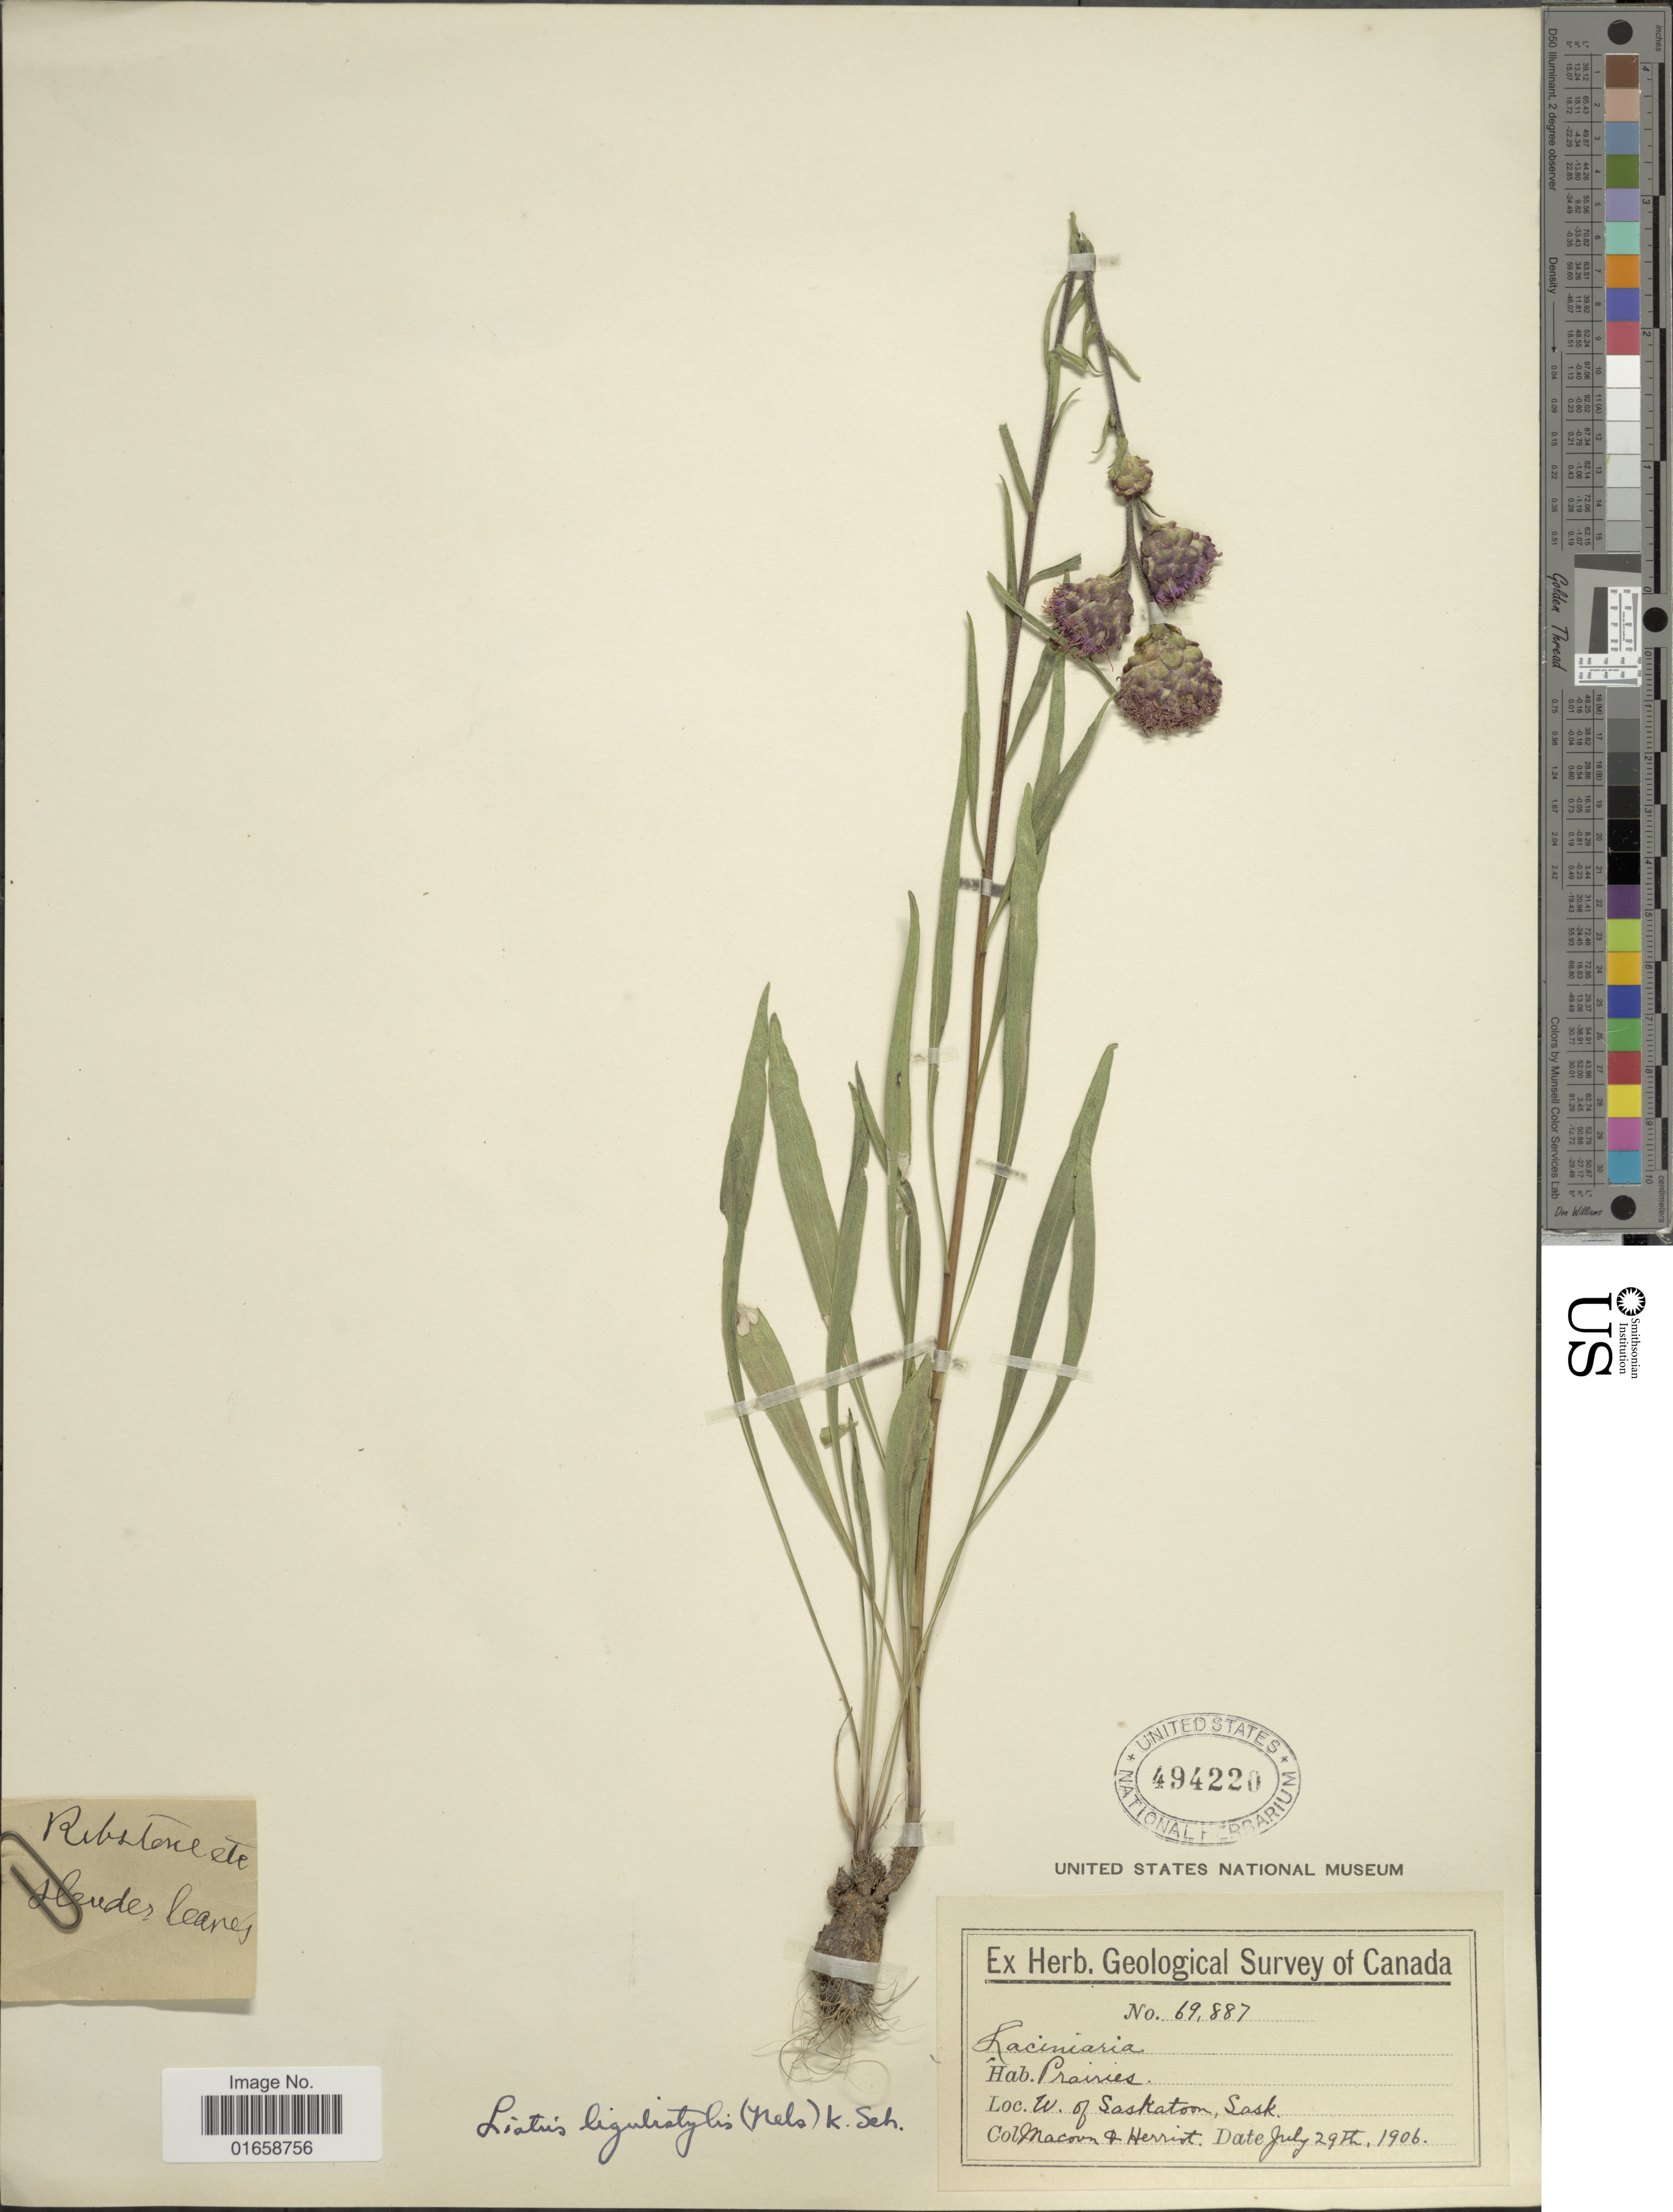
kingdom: Plantae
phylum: Tracheophyta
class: Magnoliopsida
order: Asterales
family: Asteraceae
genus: Liatris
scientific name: Liatris ligulistylis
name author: (A. Nelson) K. Schum.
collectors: -- Macoun & W. Herriot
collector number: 69887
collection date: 1906-07-29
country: Canada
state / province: Saskatchewan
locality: W. of Saskatoon, Sask.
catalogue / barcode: US 494220